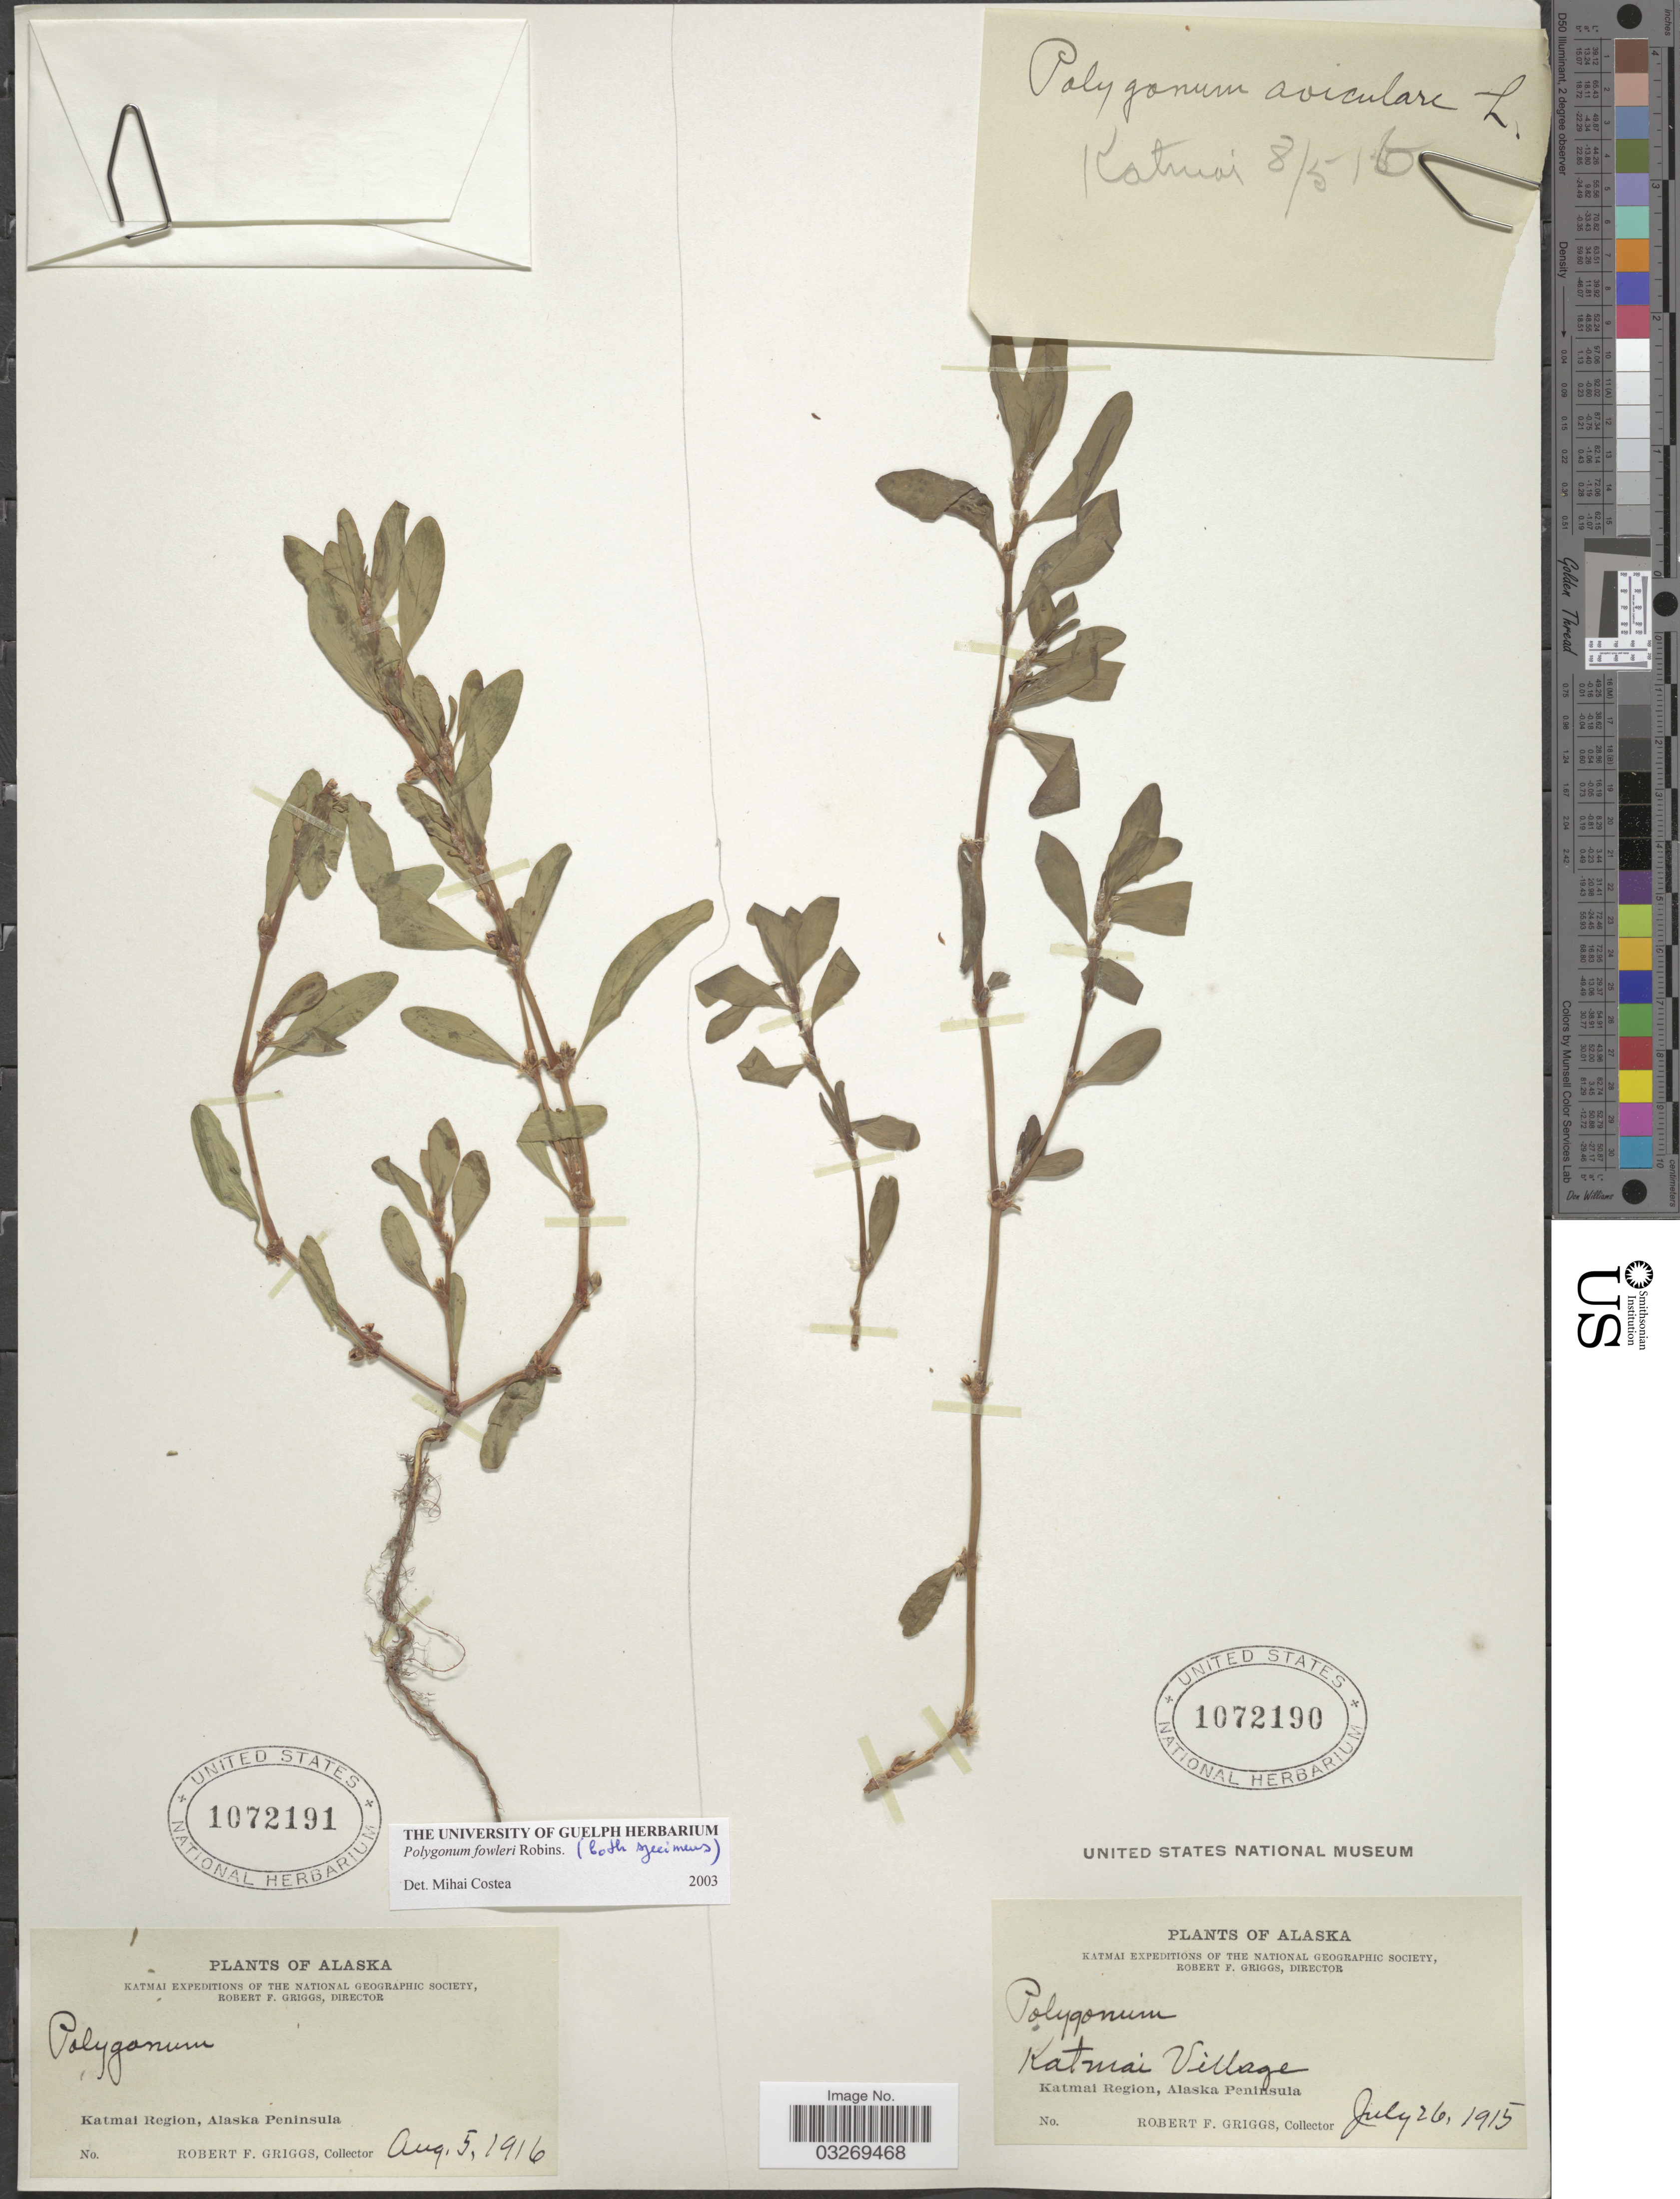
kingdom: Plantae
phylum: Tracheophyta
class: Magnoliopsida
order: Caryophyllales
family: Polygonaceae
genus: Polygonum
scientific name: Polygonum fowleri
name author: B.L. Rob.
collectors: R. F. Griggs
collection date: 1915-07-26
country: United States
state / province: Alaska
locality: Katmai Village, Katmai Region, Alaska Peninsula.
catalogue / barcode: US 1072190